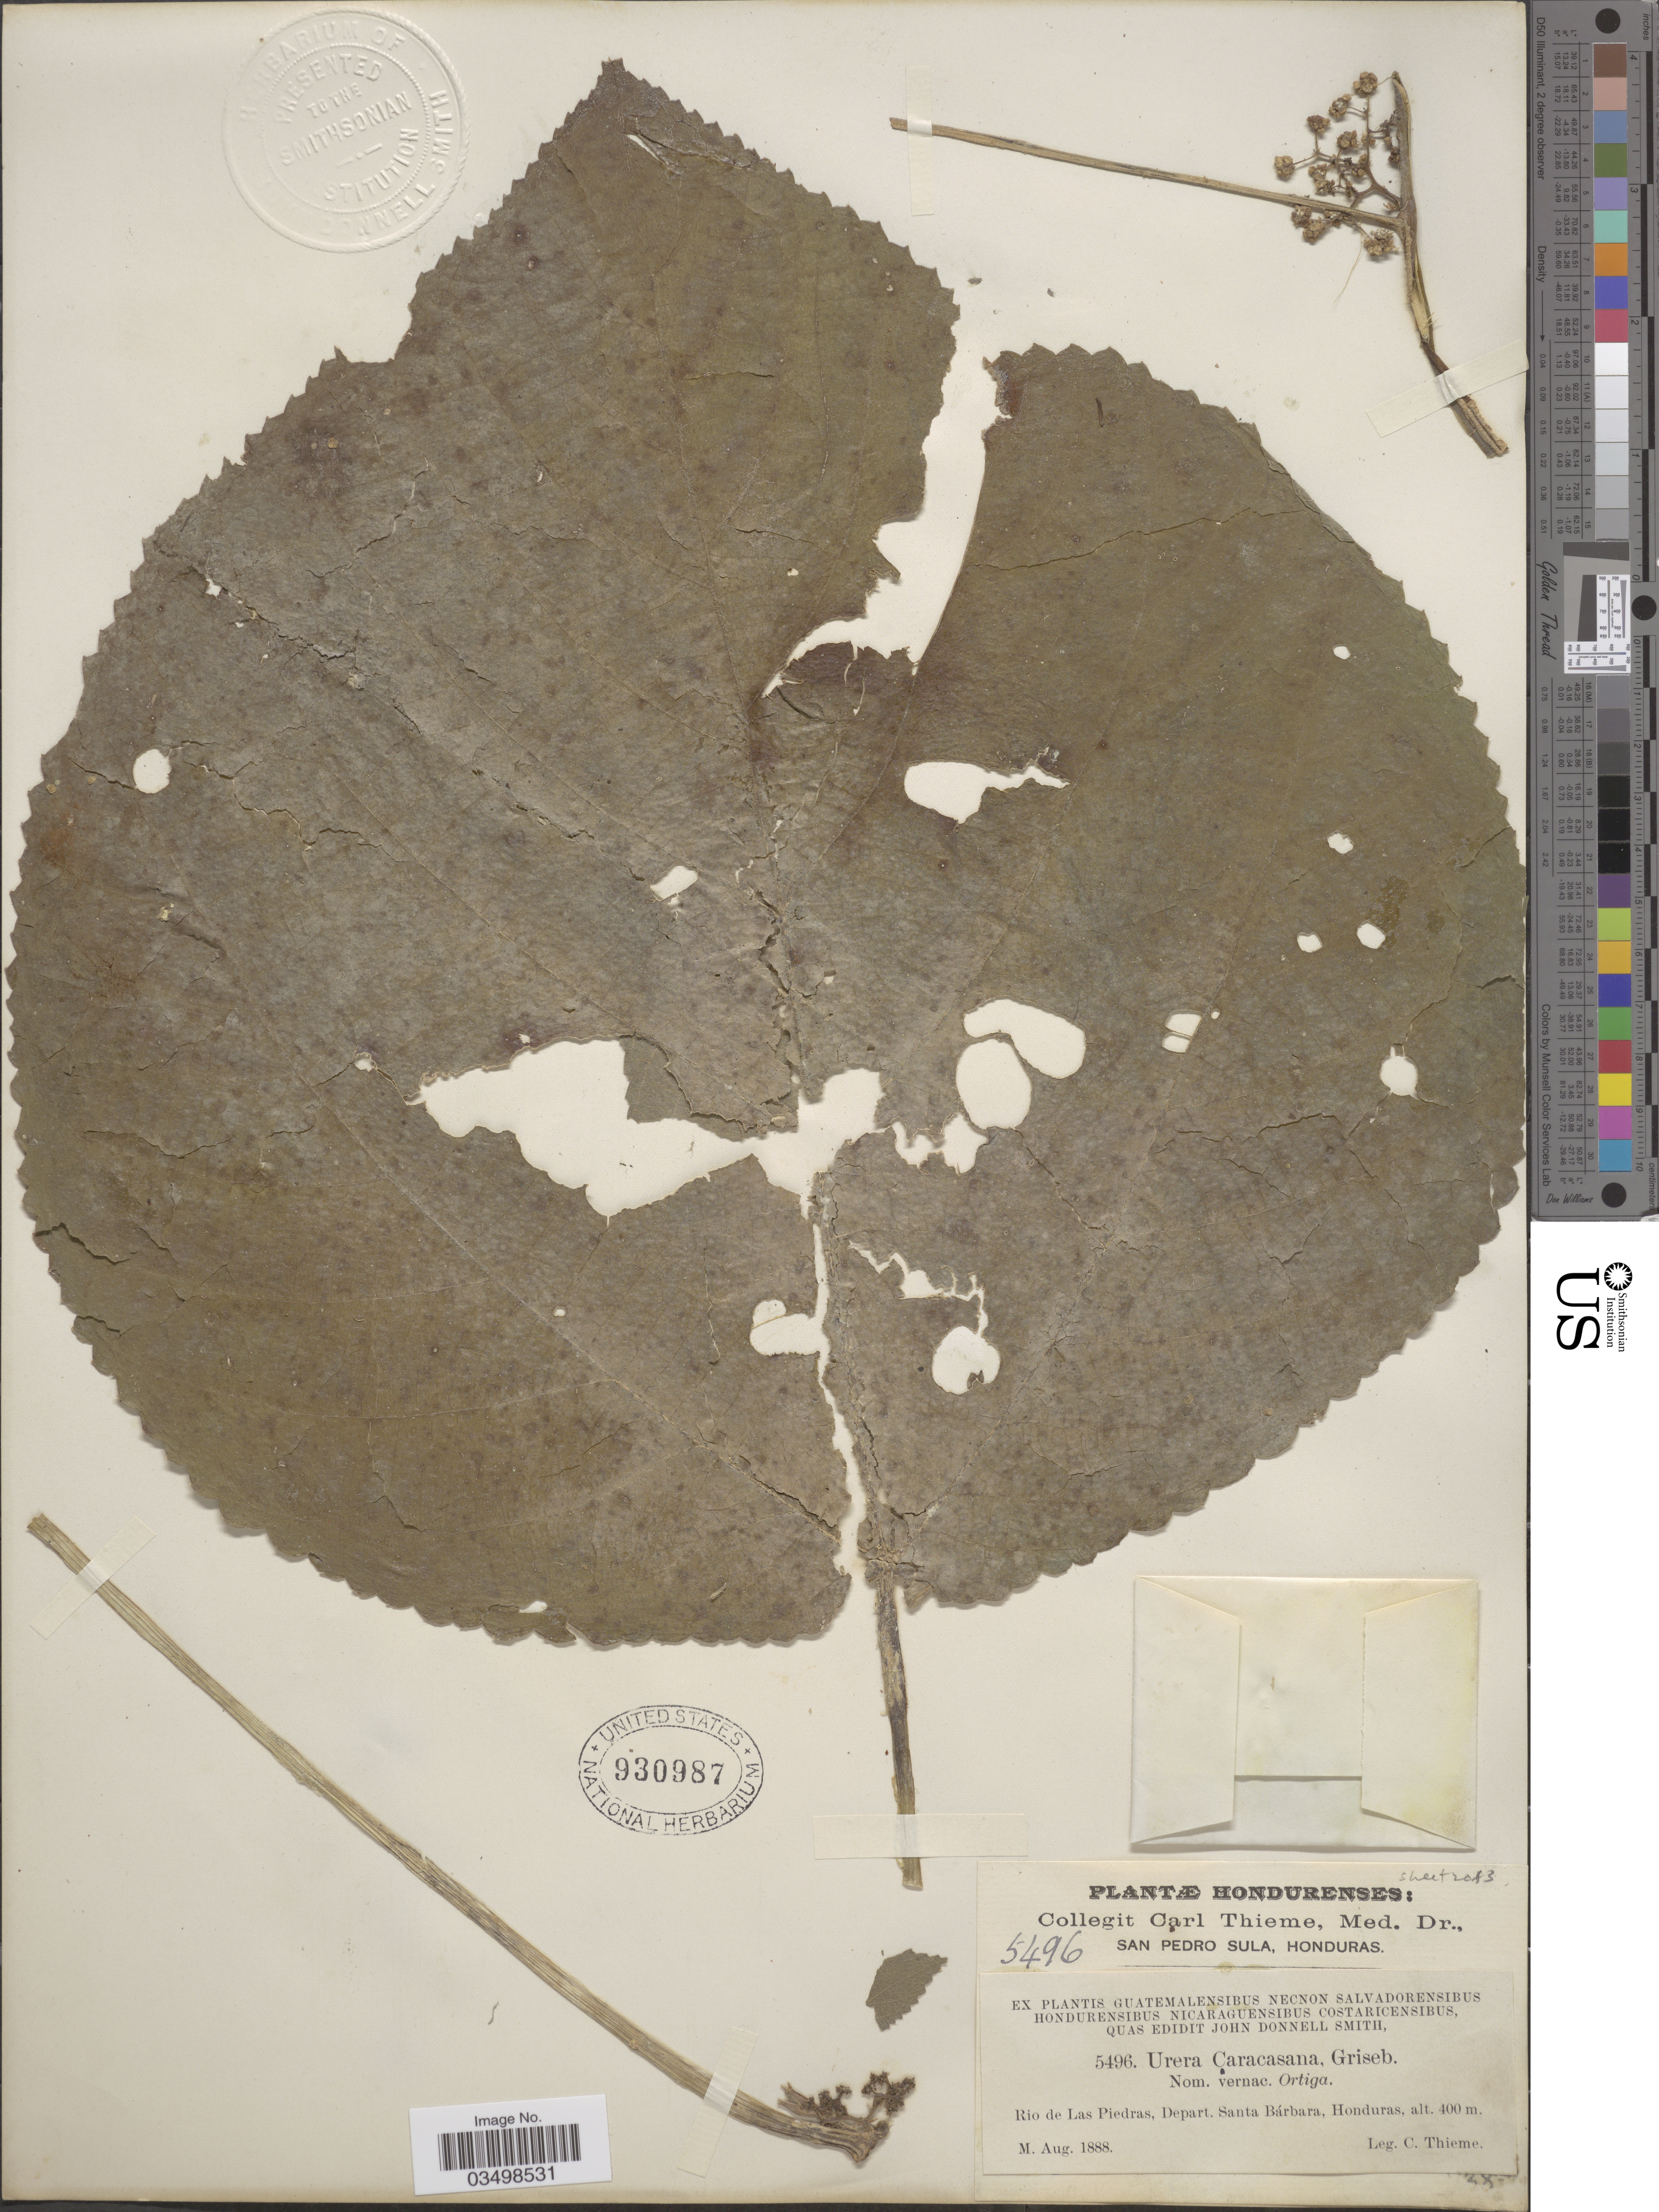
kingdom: Plantae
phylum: Tracheophyta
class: Magnoliopsida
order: Rosales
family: Urticaceae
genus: Urera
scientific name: Urera caracasana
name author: (Jacq.) Gaudich. ex Griseb.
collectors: C. Thieme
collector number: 5496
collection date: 1888-08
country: Honduras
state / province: Santa Barbara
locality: Rio de Las Piedras, Depart. Santa Bárbara.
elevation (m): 400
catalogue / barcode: US 930987